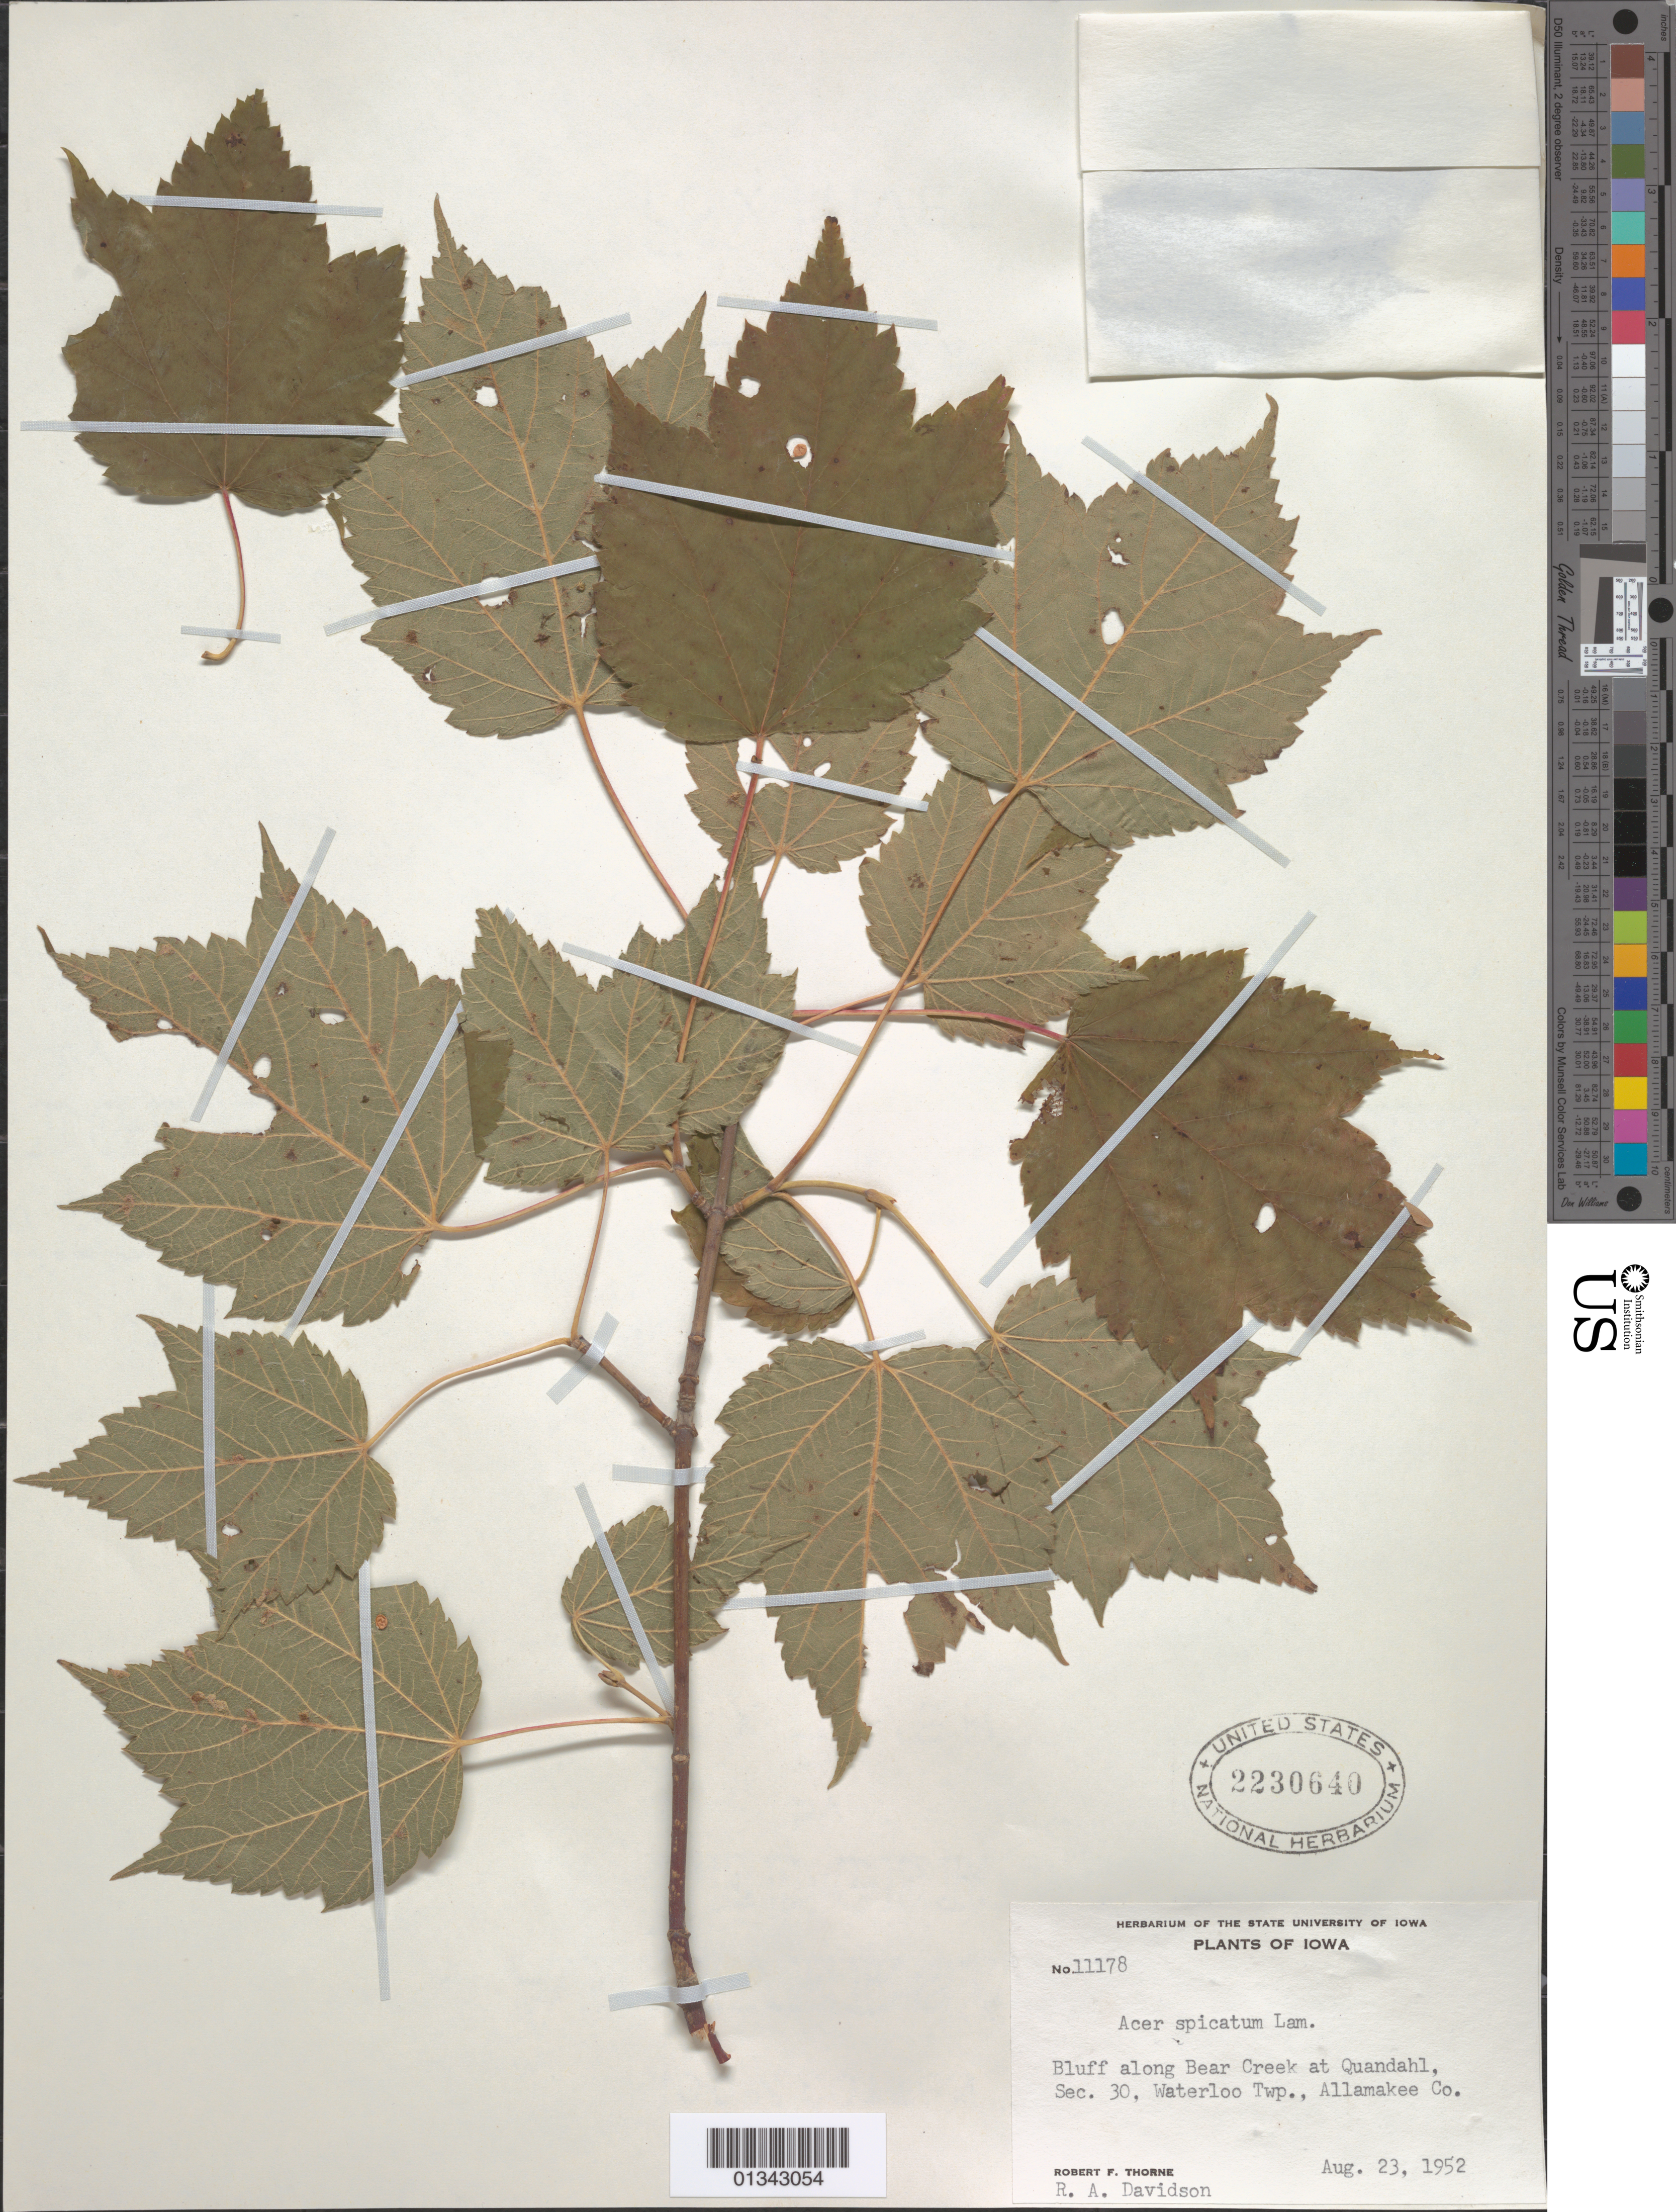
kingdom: Plantae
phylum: Tracheophyta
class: Magnoliopsida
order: Sapindales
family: Sapindaceae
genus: Acer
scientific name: Acer spicatum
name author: Lam.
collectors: R. F. Thorne & R. A. Davidson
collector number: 11178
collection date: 1952-08-23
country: United States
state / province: Iowa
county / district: Allamakee County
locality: Allamakee County, Bear Creek at Quandahl, sec. 30, Waterloo Twp.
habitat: Bluff along creek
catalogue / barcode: US 2230640